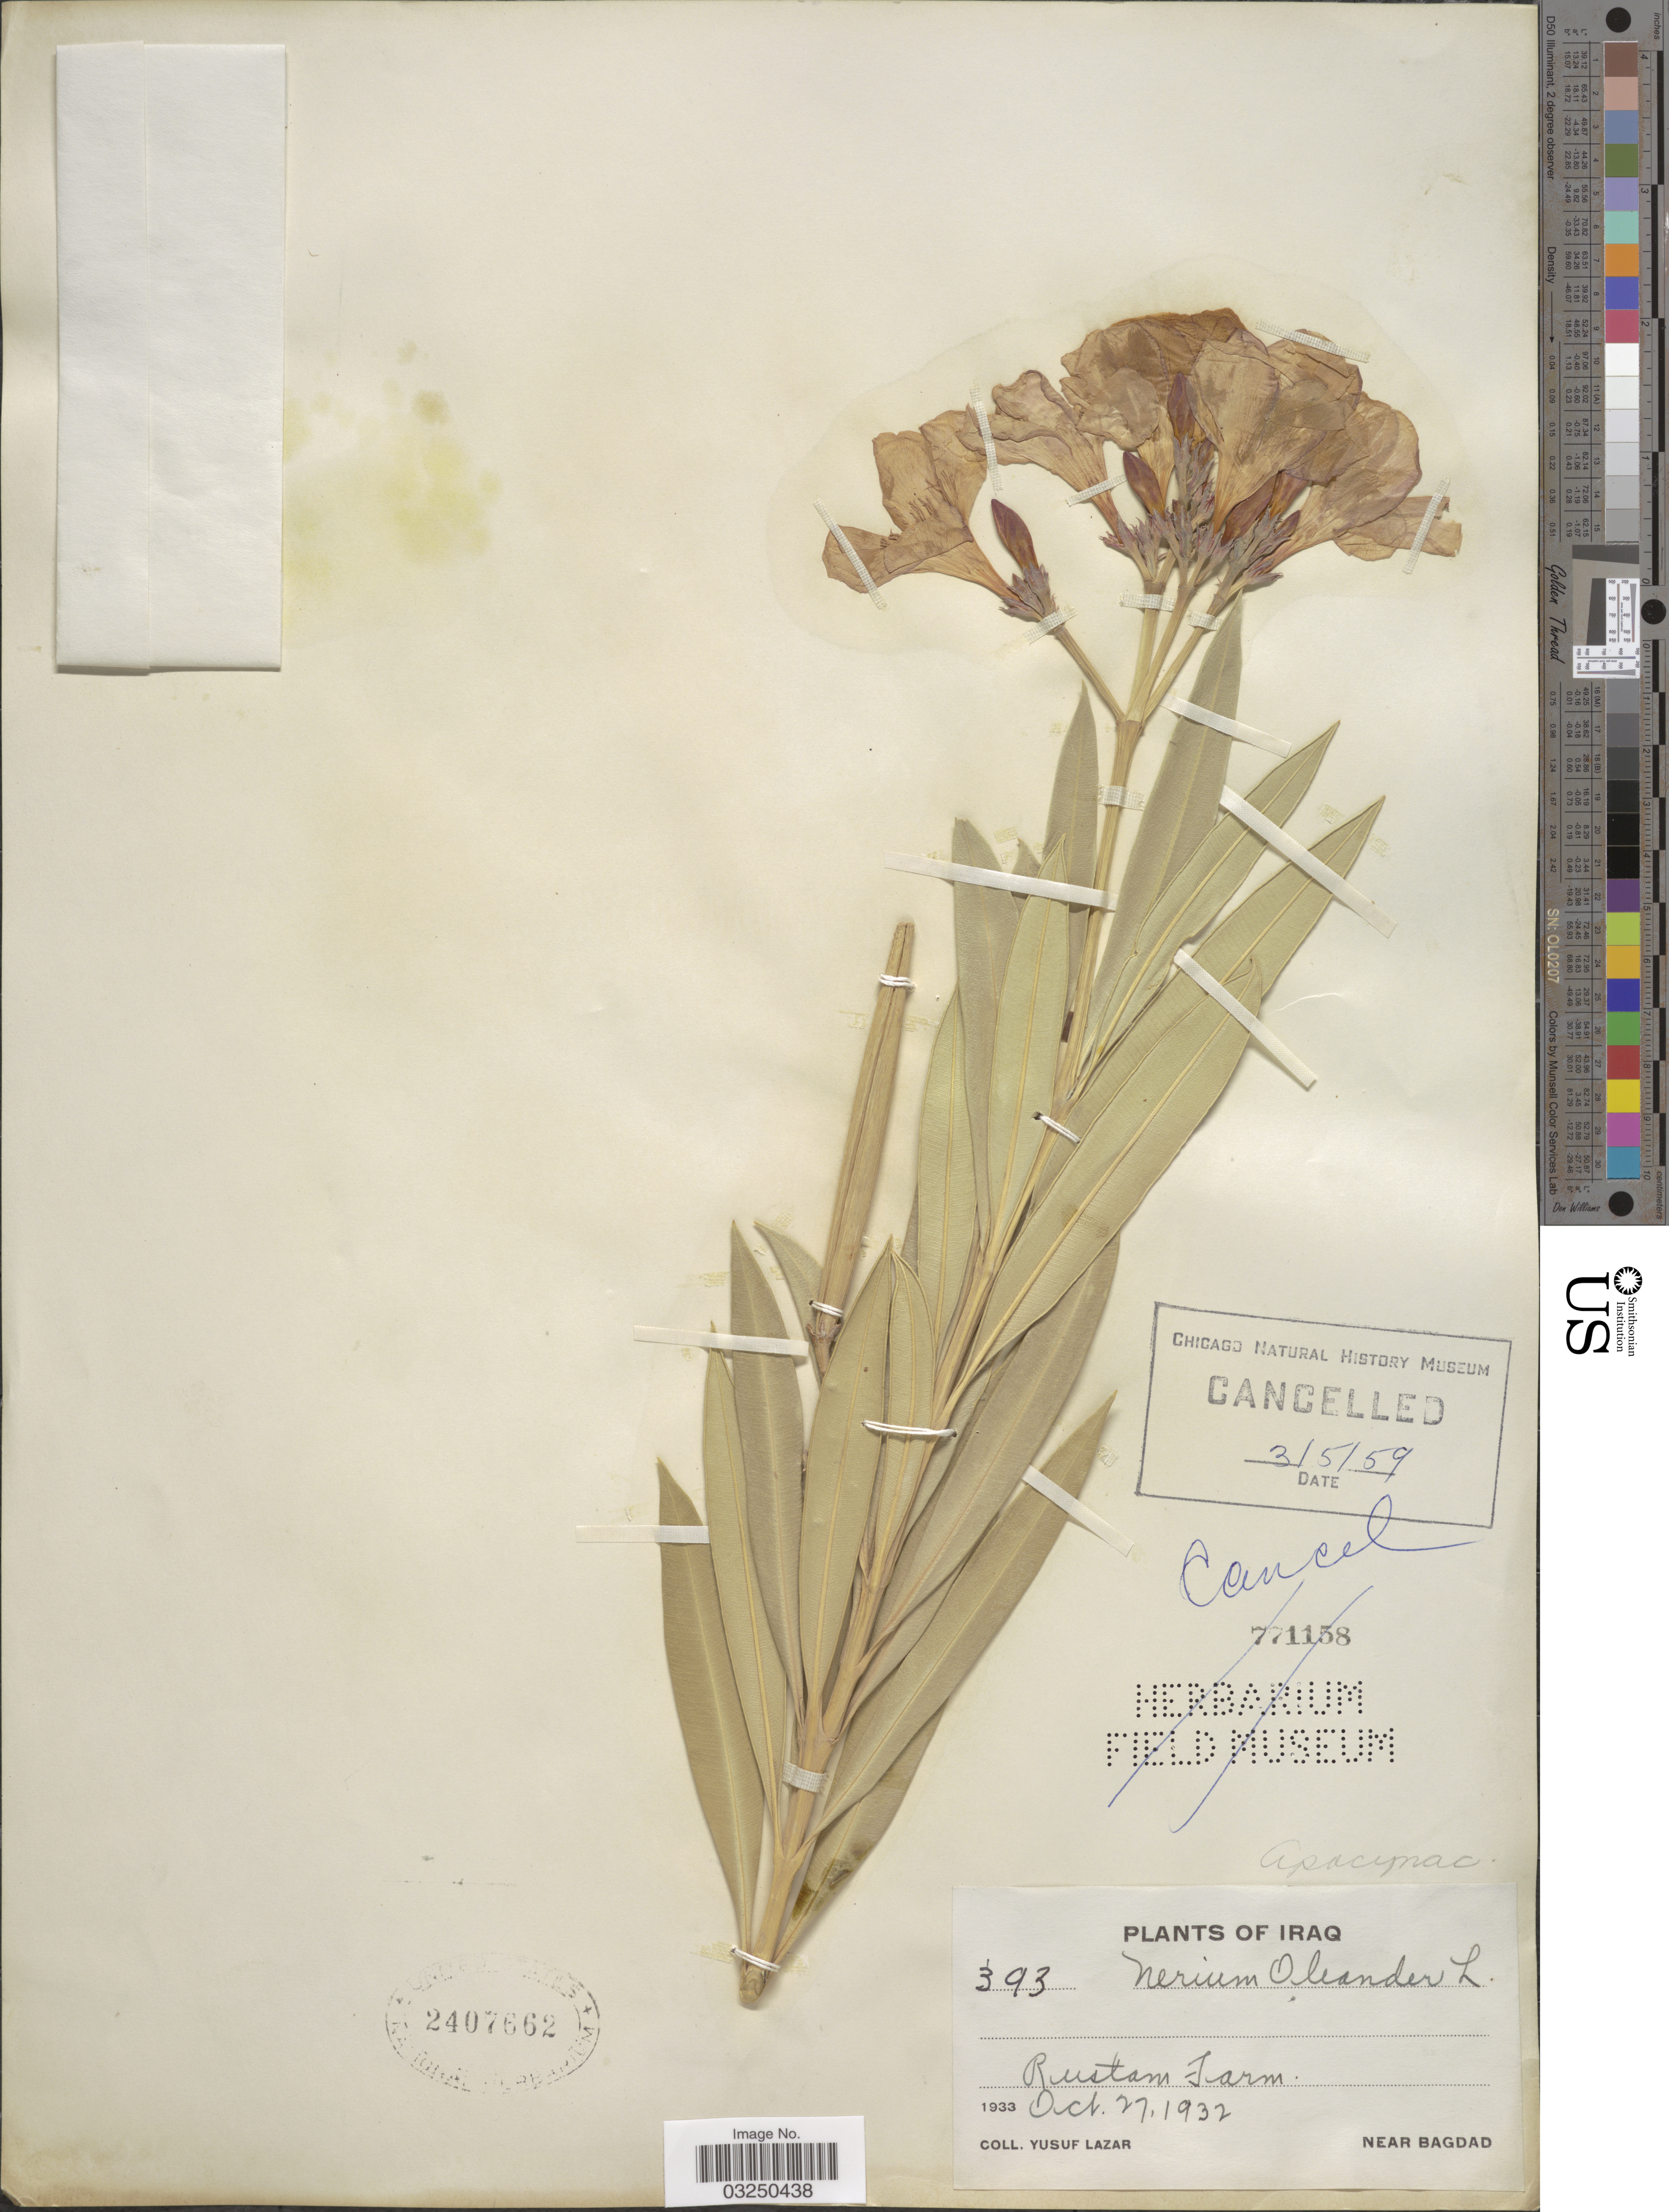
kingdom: Plantae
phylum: Tracheophyta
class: Magnoliopsida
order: Gentianales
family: Apocynaceae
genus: Nerium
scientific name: Nerium oleander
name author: L.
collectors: Y. Lazar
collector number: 393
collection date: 1932-10-27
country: Iraq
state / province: Baghdad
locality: Rustam Farm. Near Bagdad.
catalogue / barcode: US 2407662